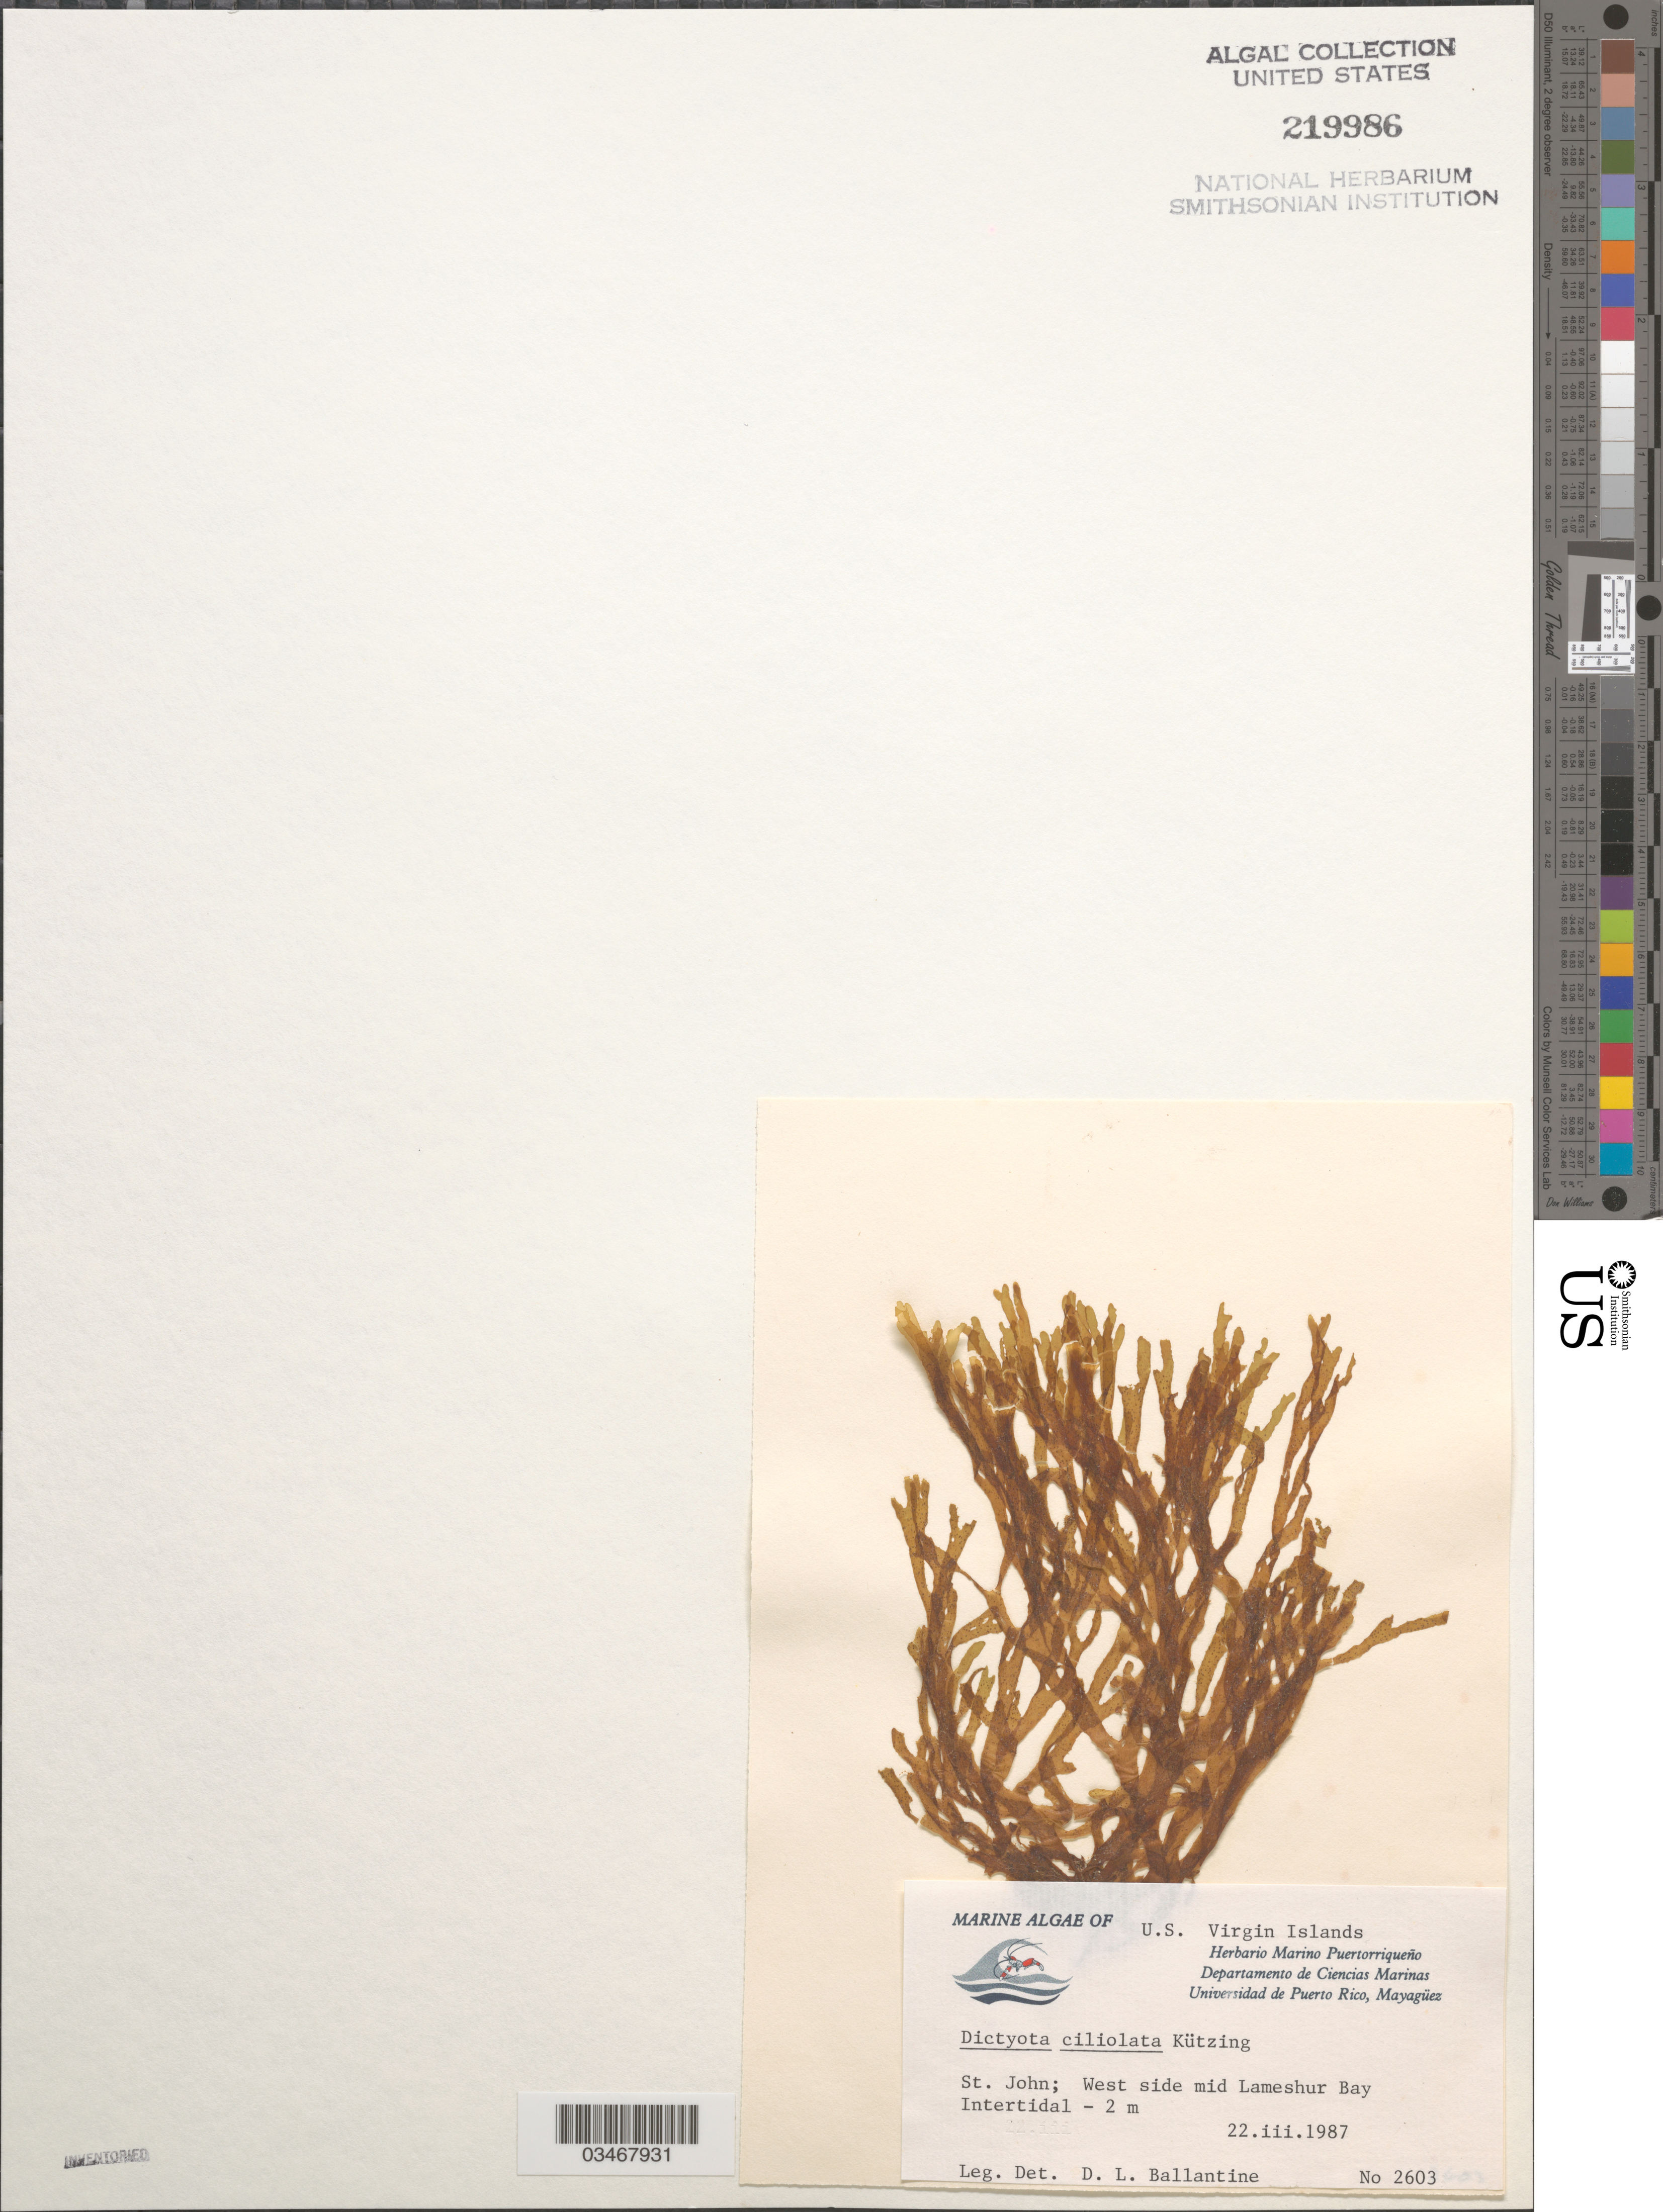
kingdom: Chromista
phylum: Ochrophyta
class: Phaeophyceae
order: Dictyotales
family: Dictyotaceae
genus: Dictyota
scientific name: Dictyota ciliolata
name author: Sond. ex Kütz.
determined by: Ballantine, D. L.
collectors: D.L. Ballantine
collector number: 2603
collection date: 1987-03-22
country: U.S. Virgin Islands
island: St. John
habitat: Intertidal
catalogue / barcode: US 219986